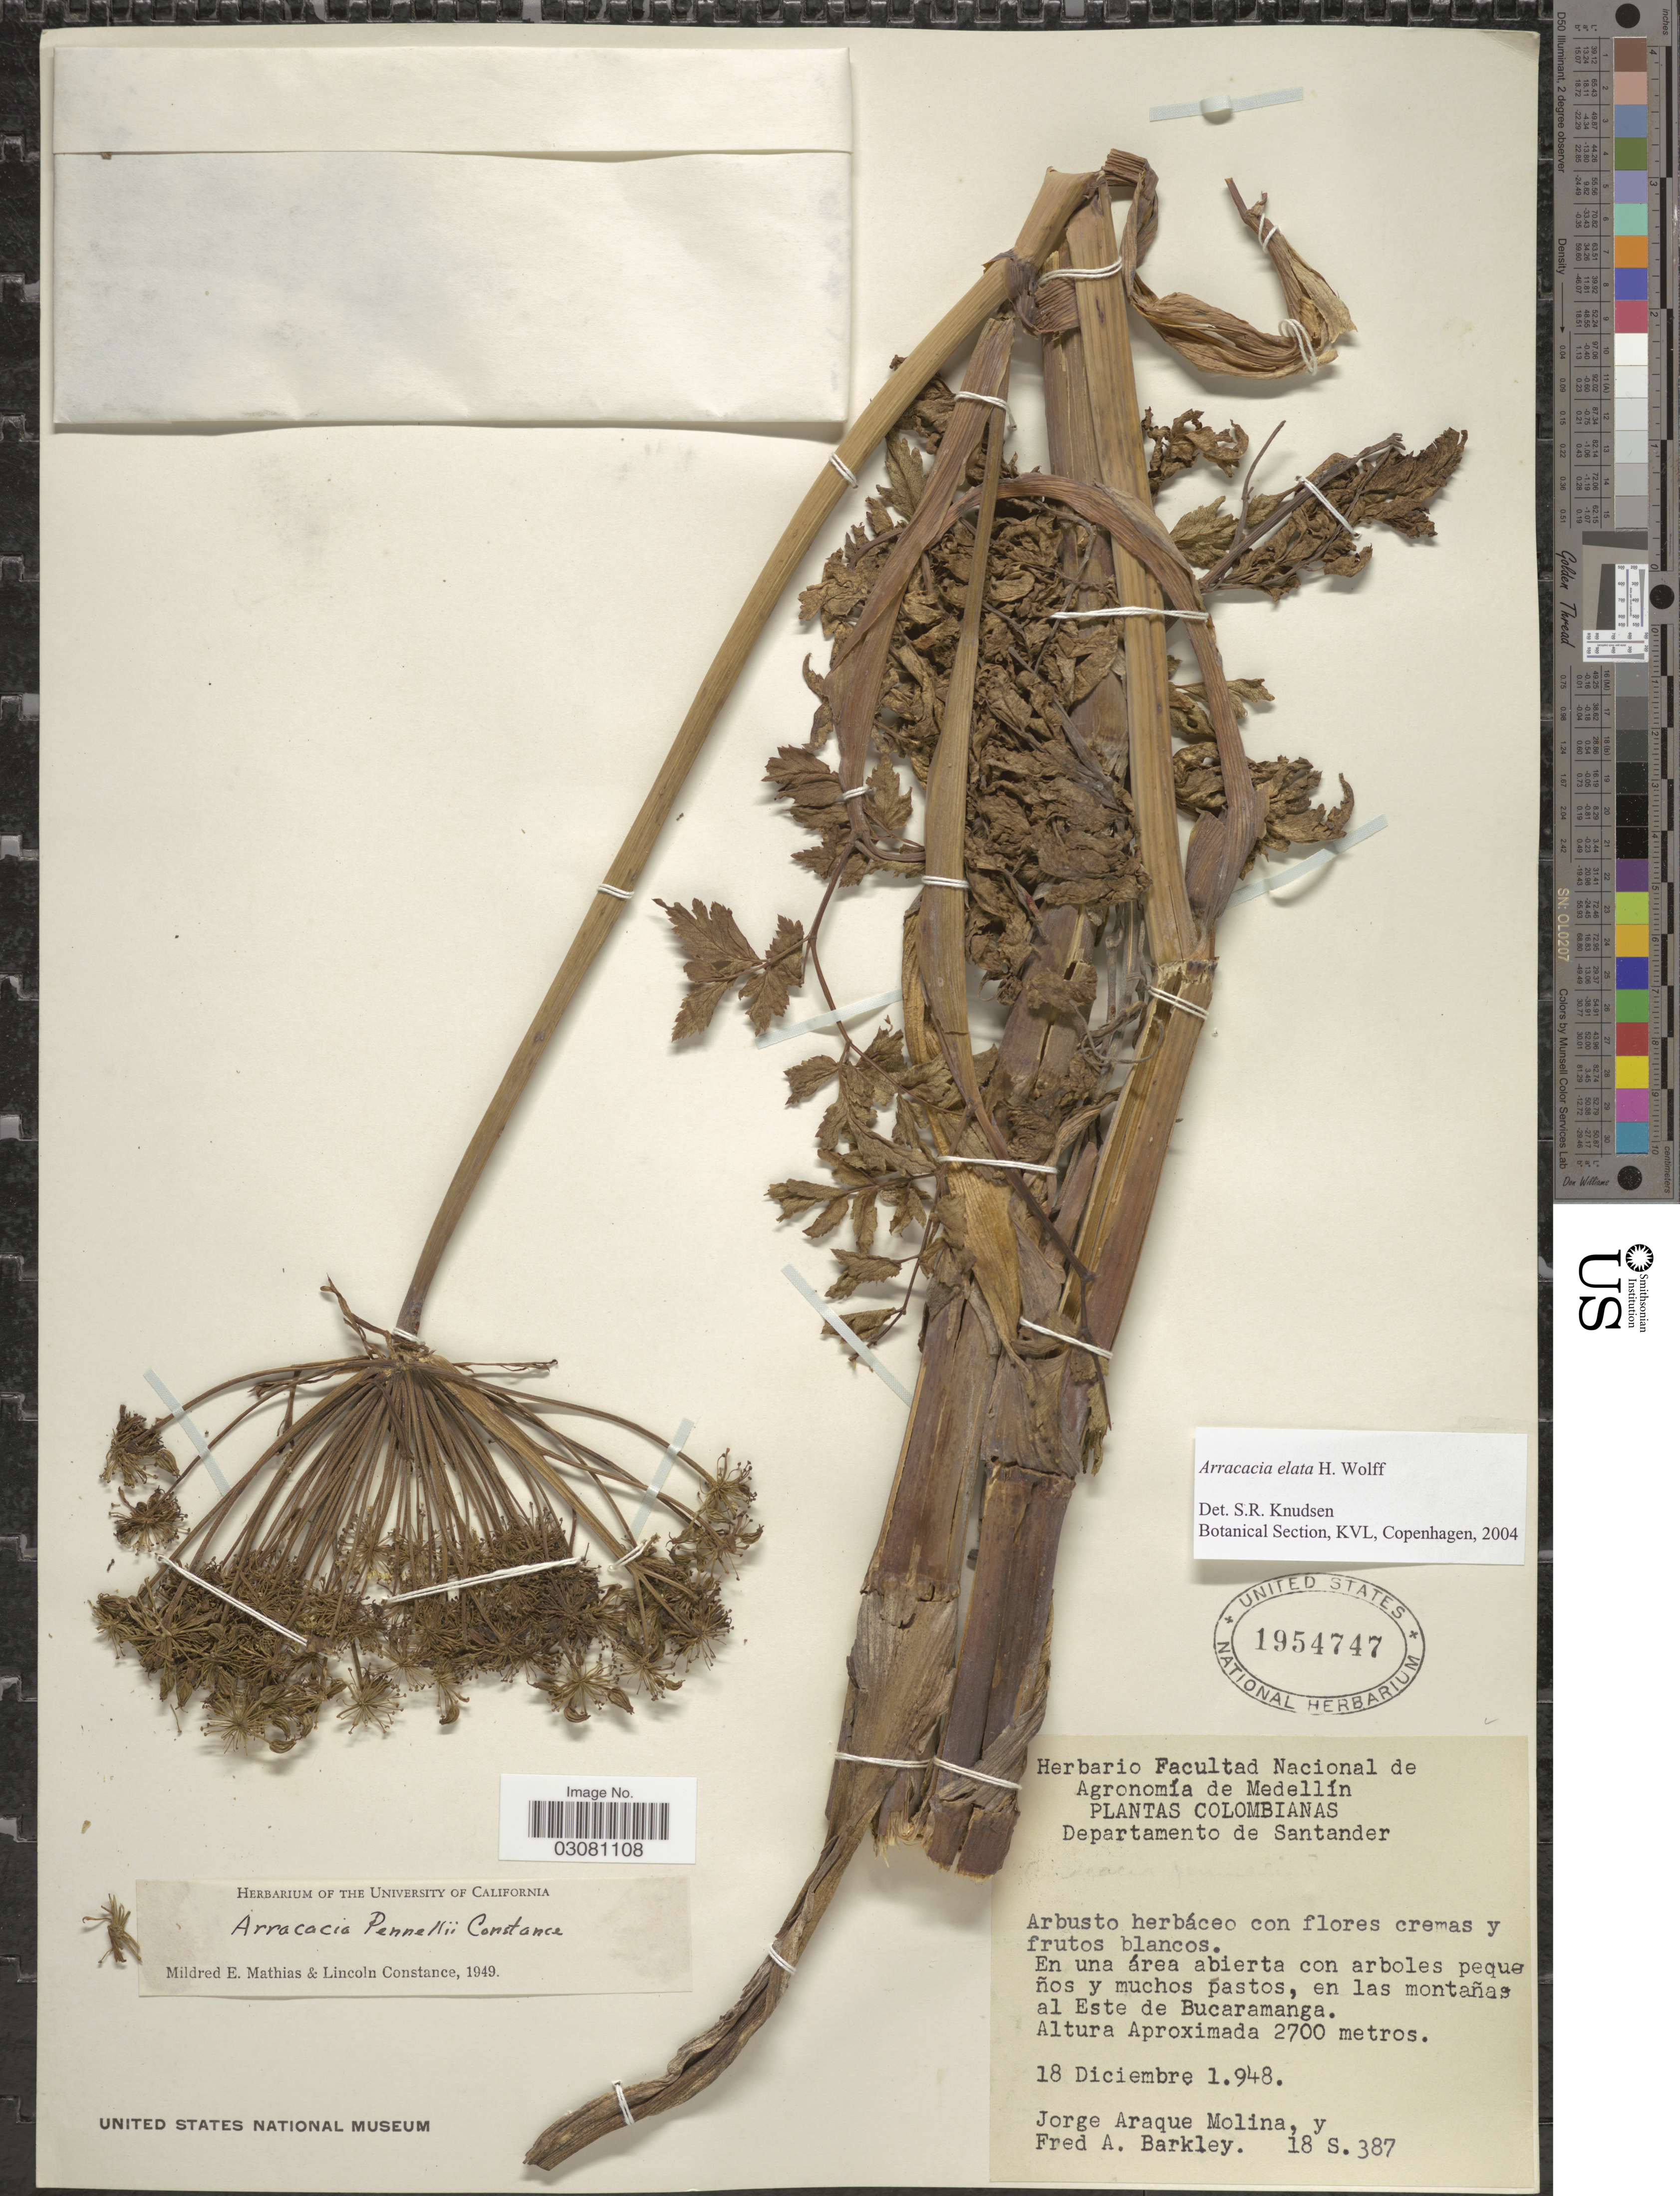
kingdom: Plantae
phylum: Tracheophyta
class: Magnoliopsida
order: Apiales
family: Apiaceae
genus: Arracacia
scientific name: Arracacia elata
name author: H. Wolff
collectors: J. Araque Molina & F. A. Barkley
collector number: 18S387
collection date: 1948-12-18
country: Colombia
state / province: Santander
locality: Departamento de Santander. Al Este de Bucaramanga.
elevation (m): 2700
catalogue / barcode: US 1954747